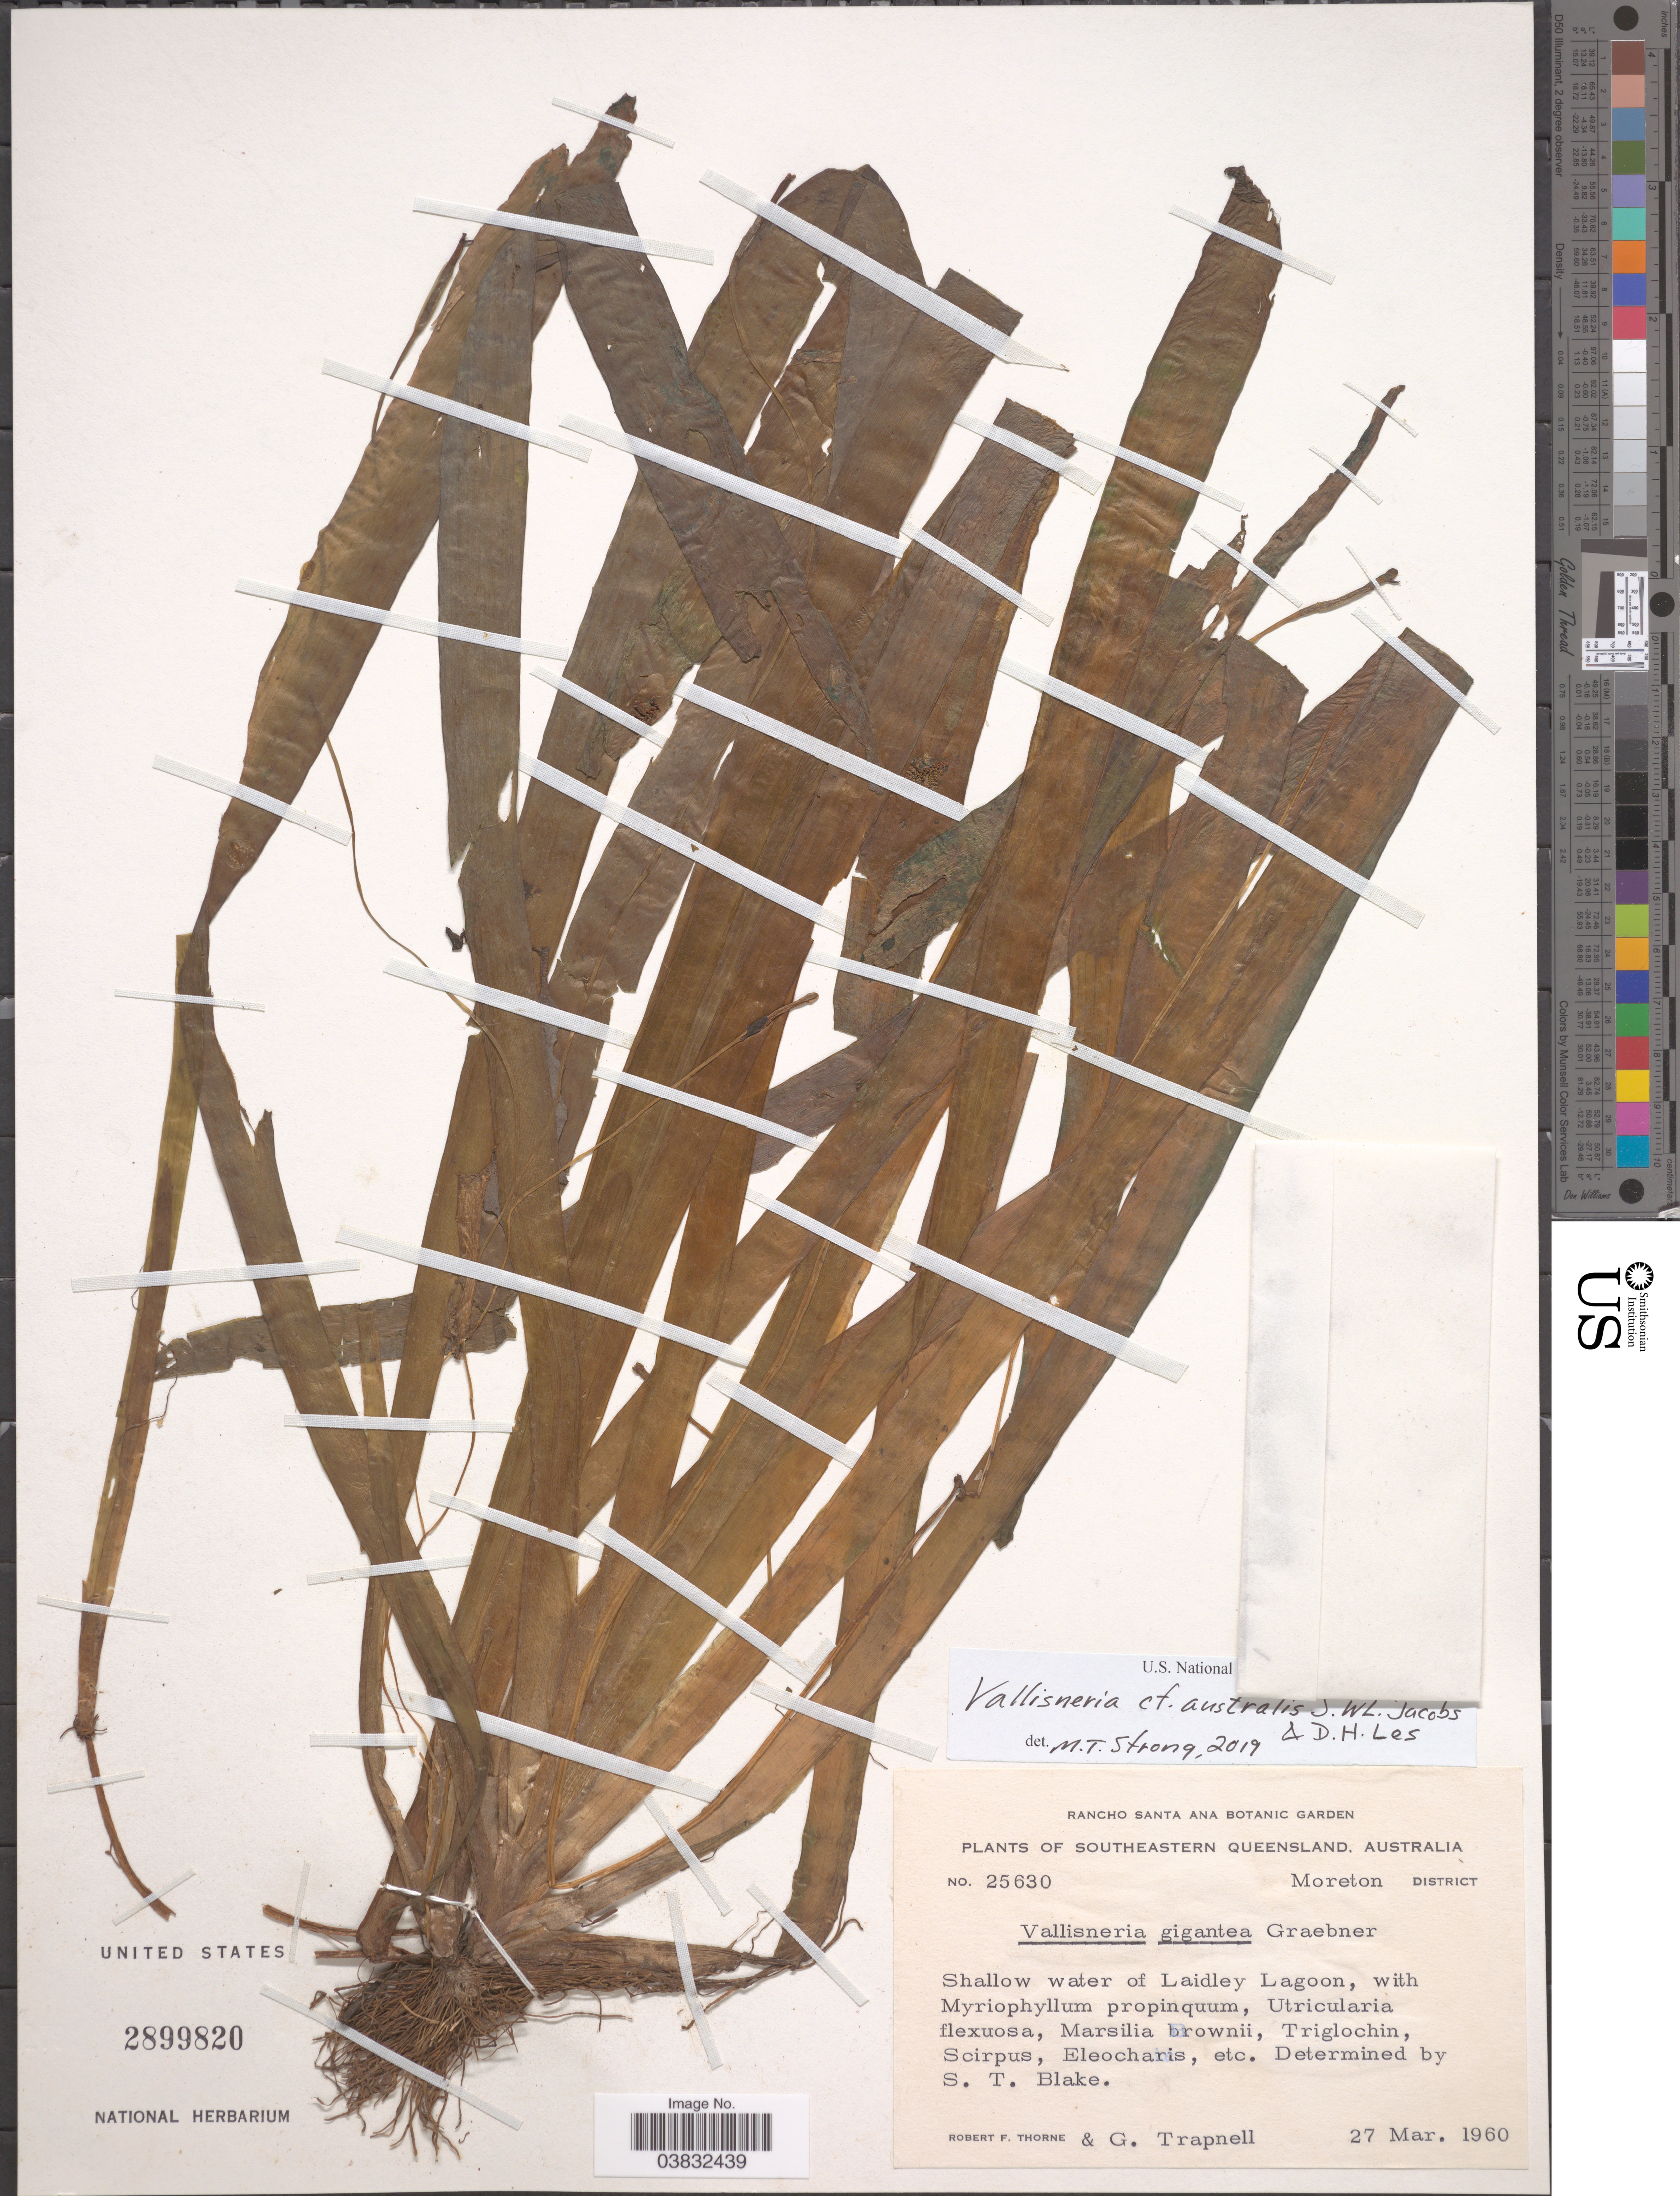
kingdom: Plantae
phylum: Tracheophyta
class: Liliopsida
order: Alismatales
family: Hydrocharitaceae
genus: Vallisneria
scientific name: Vallisneria australis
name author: S.W.L. Jacobs & Les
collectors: R. F. Thorne & G. Trapnell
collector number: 25630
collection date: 1960-03-27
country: Australia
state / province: Queensland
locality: Southeastern Queensland, Moreton District. Shallow water of Laidley Lagoon.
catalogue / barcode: US 2899820